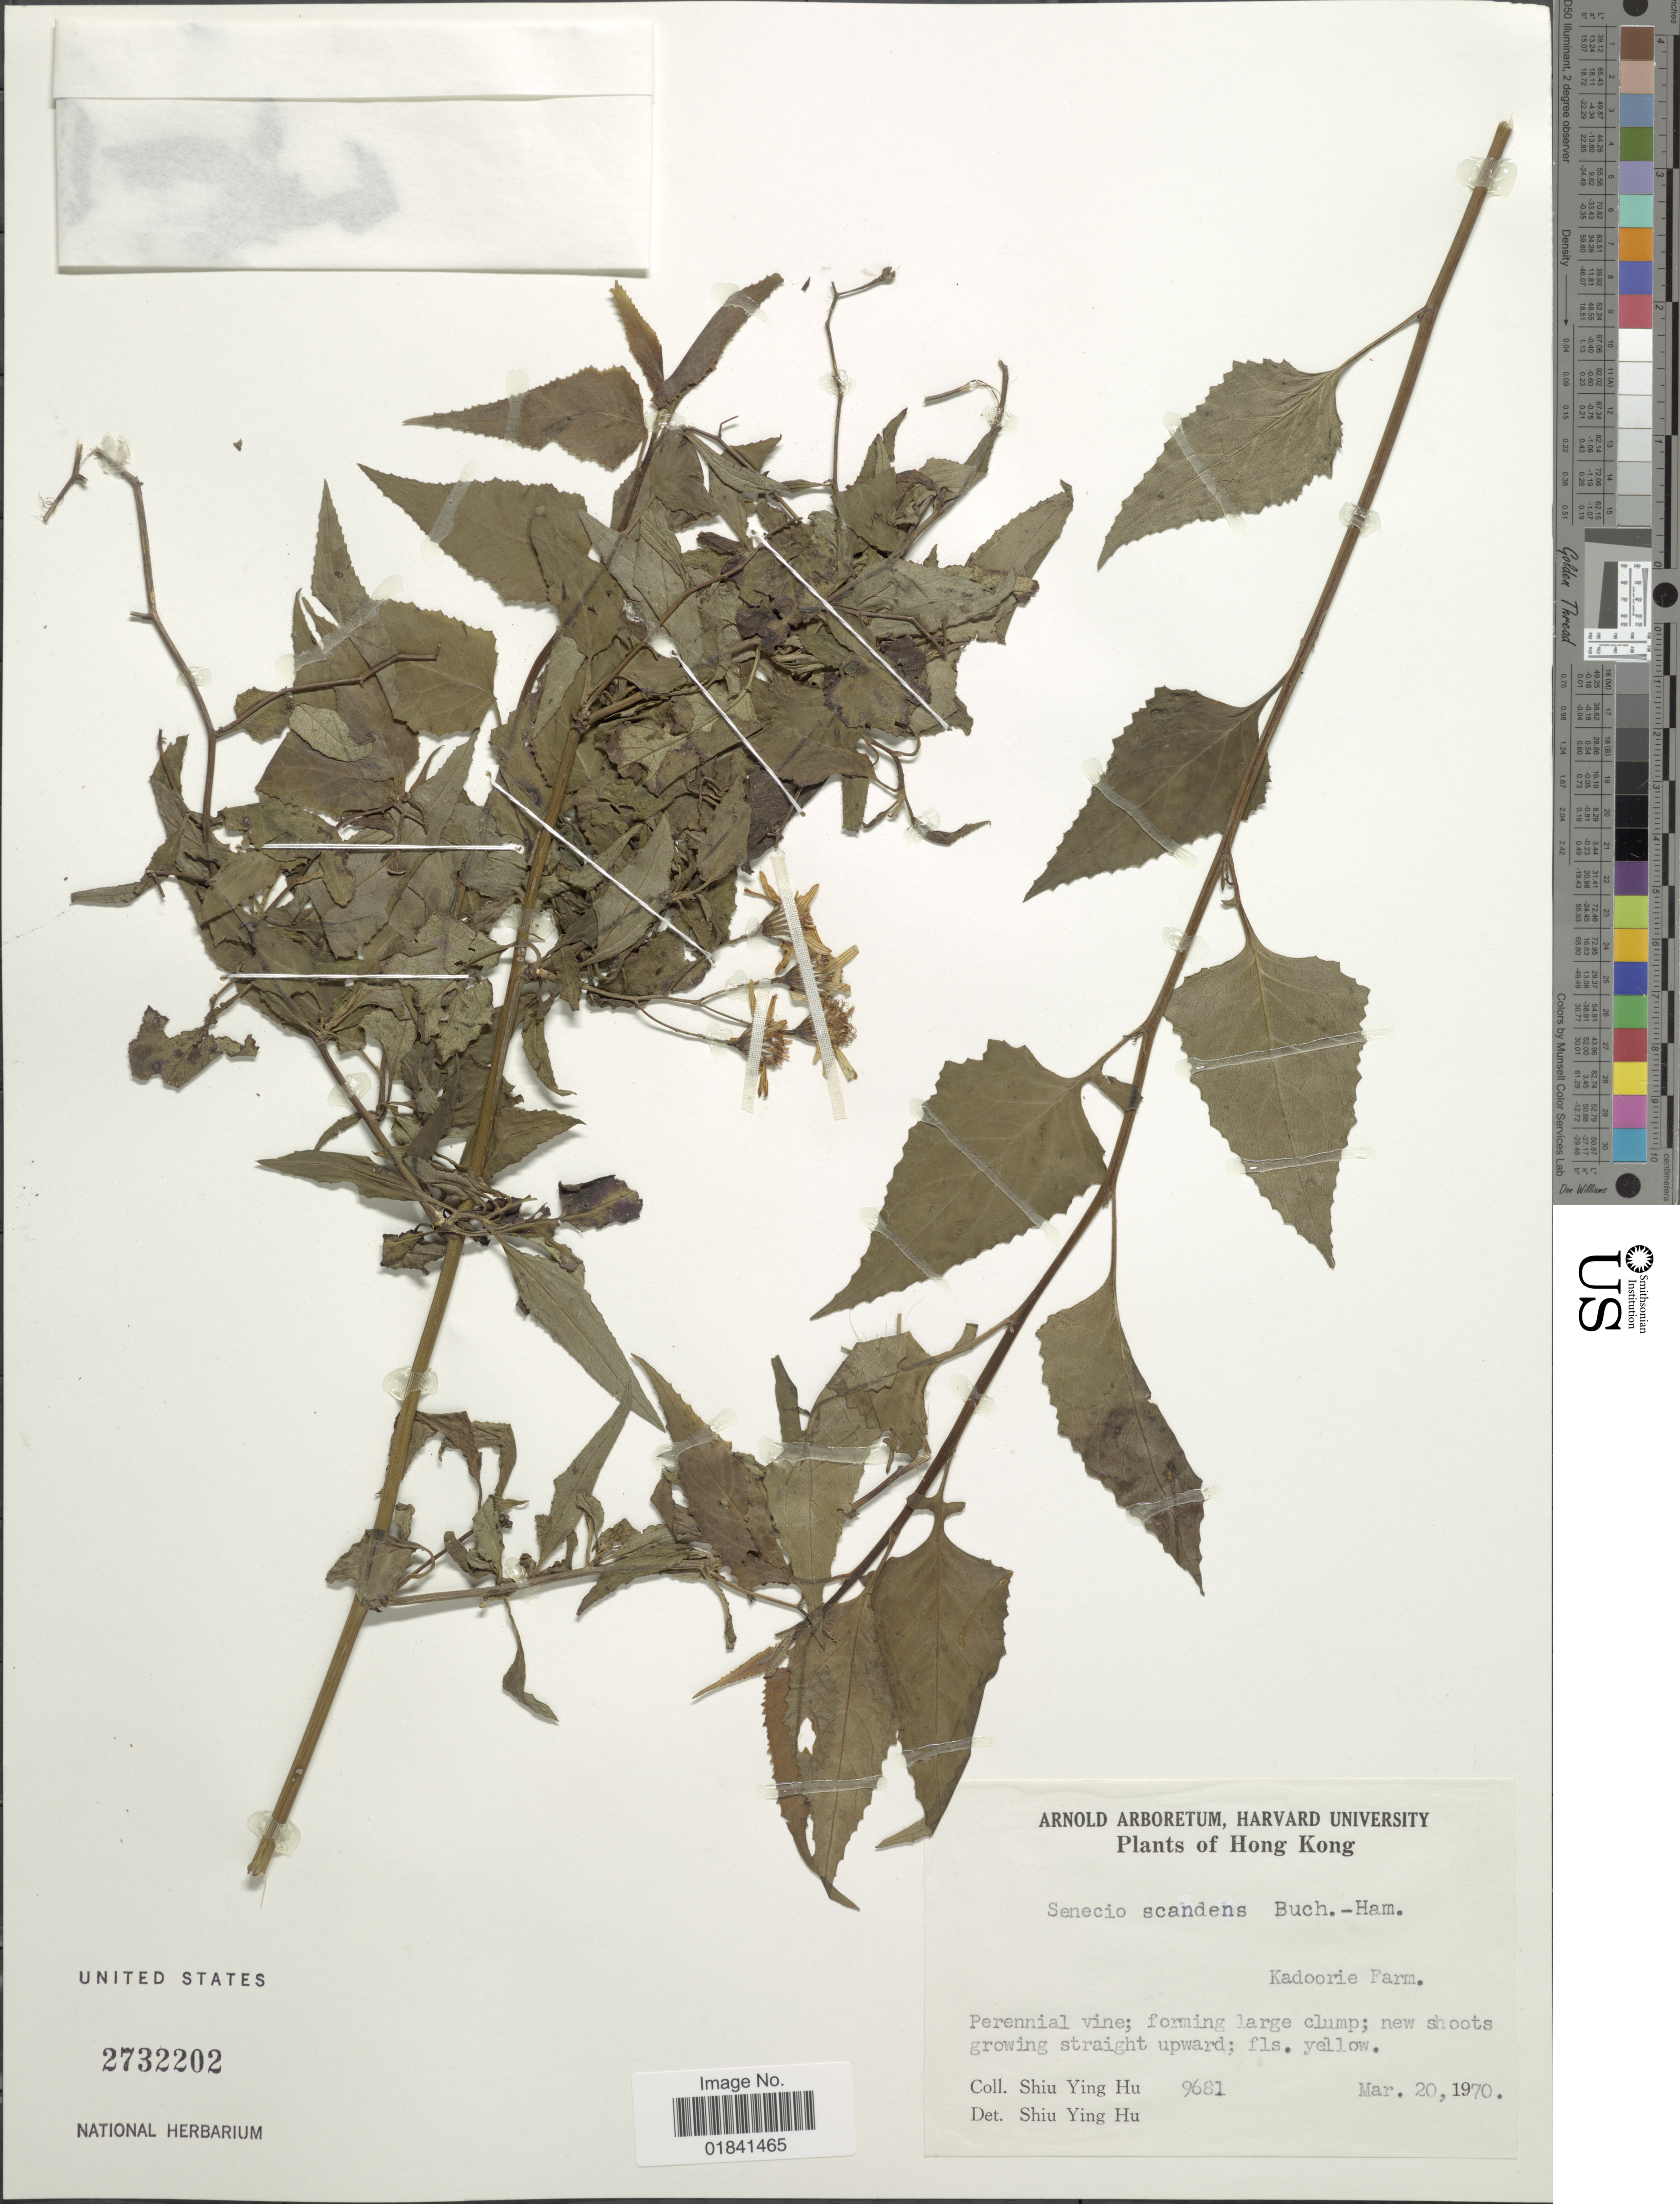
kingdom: Plantae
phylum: Tracheophyta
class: Magnoliopsida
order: Asterales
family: Asteraceae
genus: Senecio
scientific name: Senecio scandens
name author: Buch.-Ham. ex D. Don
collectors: S. Y. Hu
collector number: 9681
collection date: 1970-03-20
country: China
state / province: Hong Kong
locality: Kadoorie Farm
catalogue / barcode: US 2732202